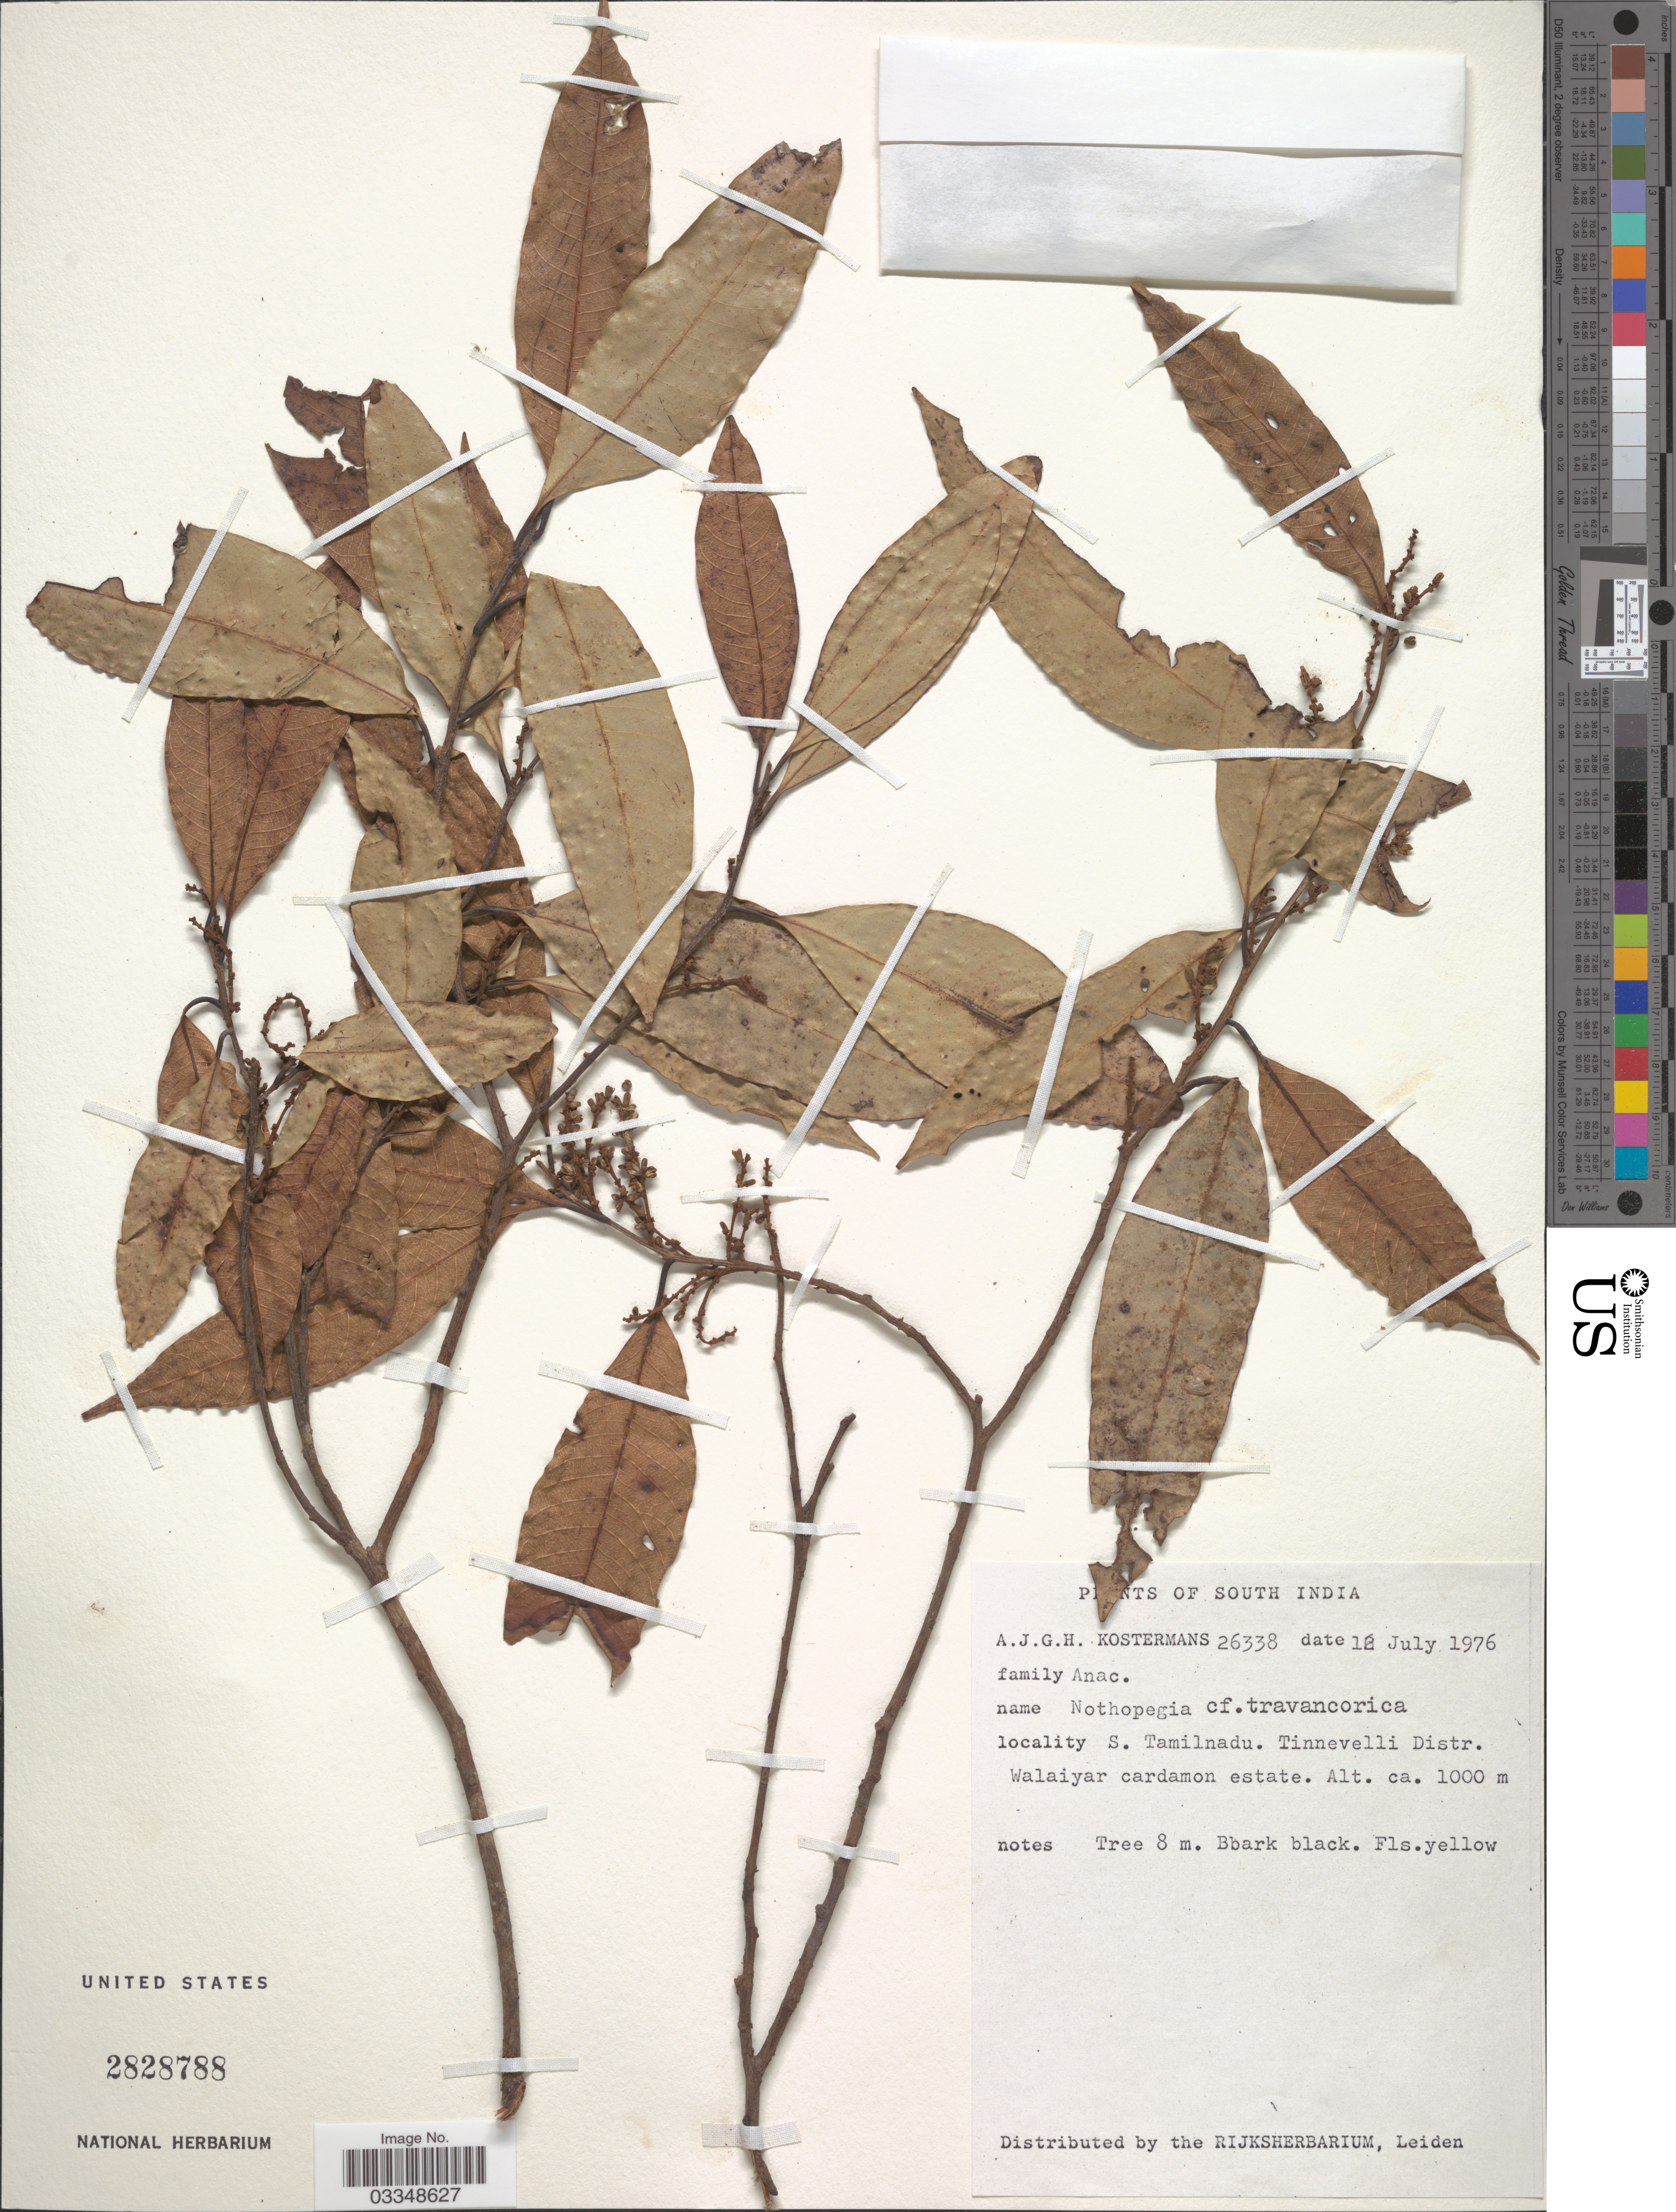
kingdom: Plantae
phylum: Tracheophyta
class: Magnoliopsida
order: Sapindales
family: Anacardiaceae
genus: Nothopegia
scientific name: Nothopegia travancorica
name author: Bedd. ex Hook. f.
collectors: A. J. G. Kostermans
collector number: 26338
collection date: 1976-07-12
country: India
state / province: Tamil Nadu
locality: South India. S. Tamilnadu. Tinnevelli Distr. Walaiyar cardamon estate.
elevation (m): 1000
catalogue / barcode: US 2828788